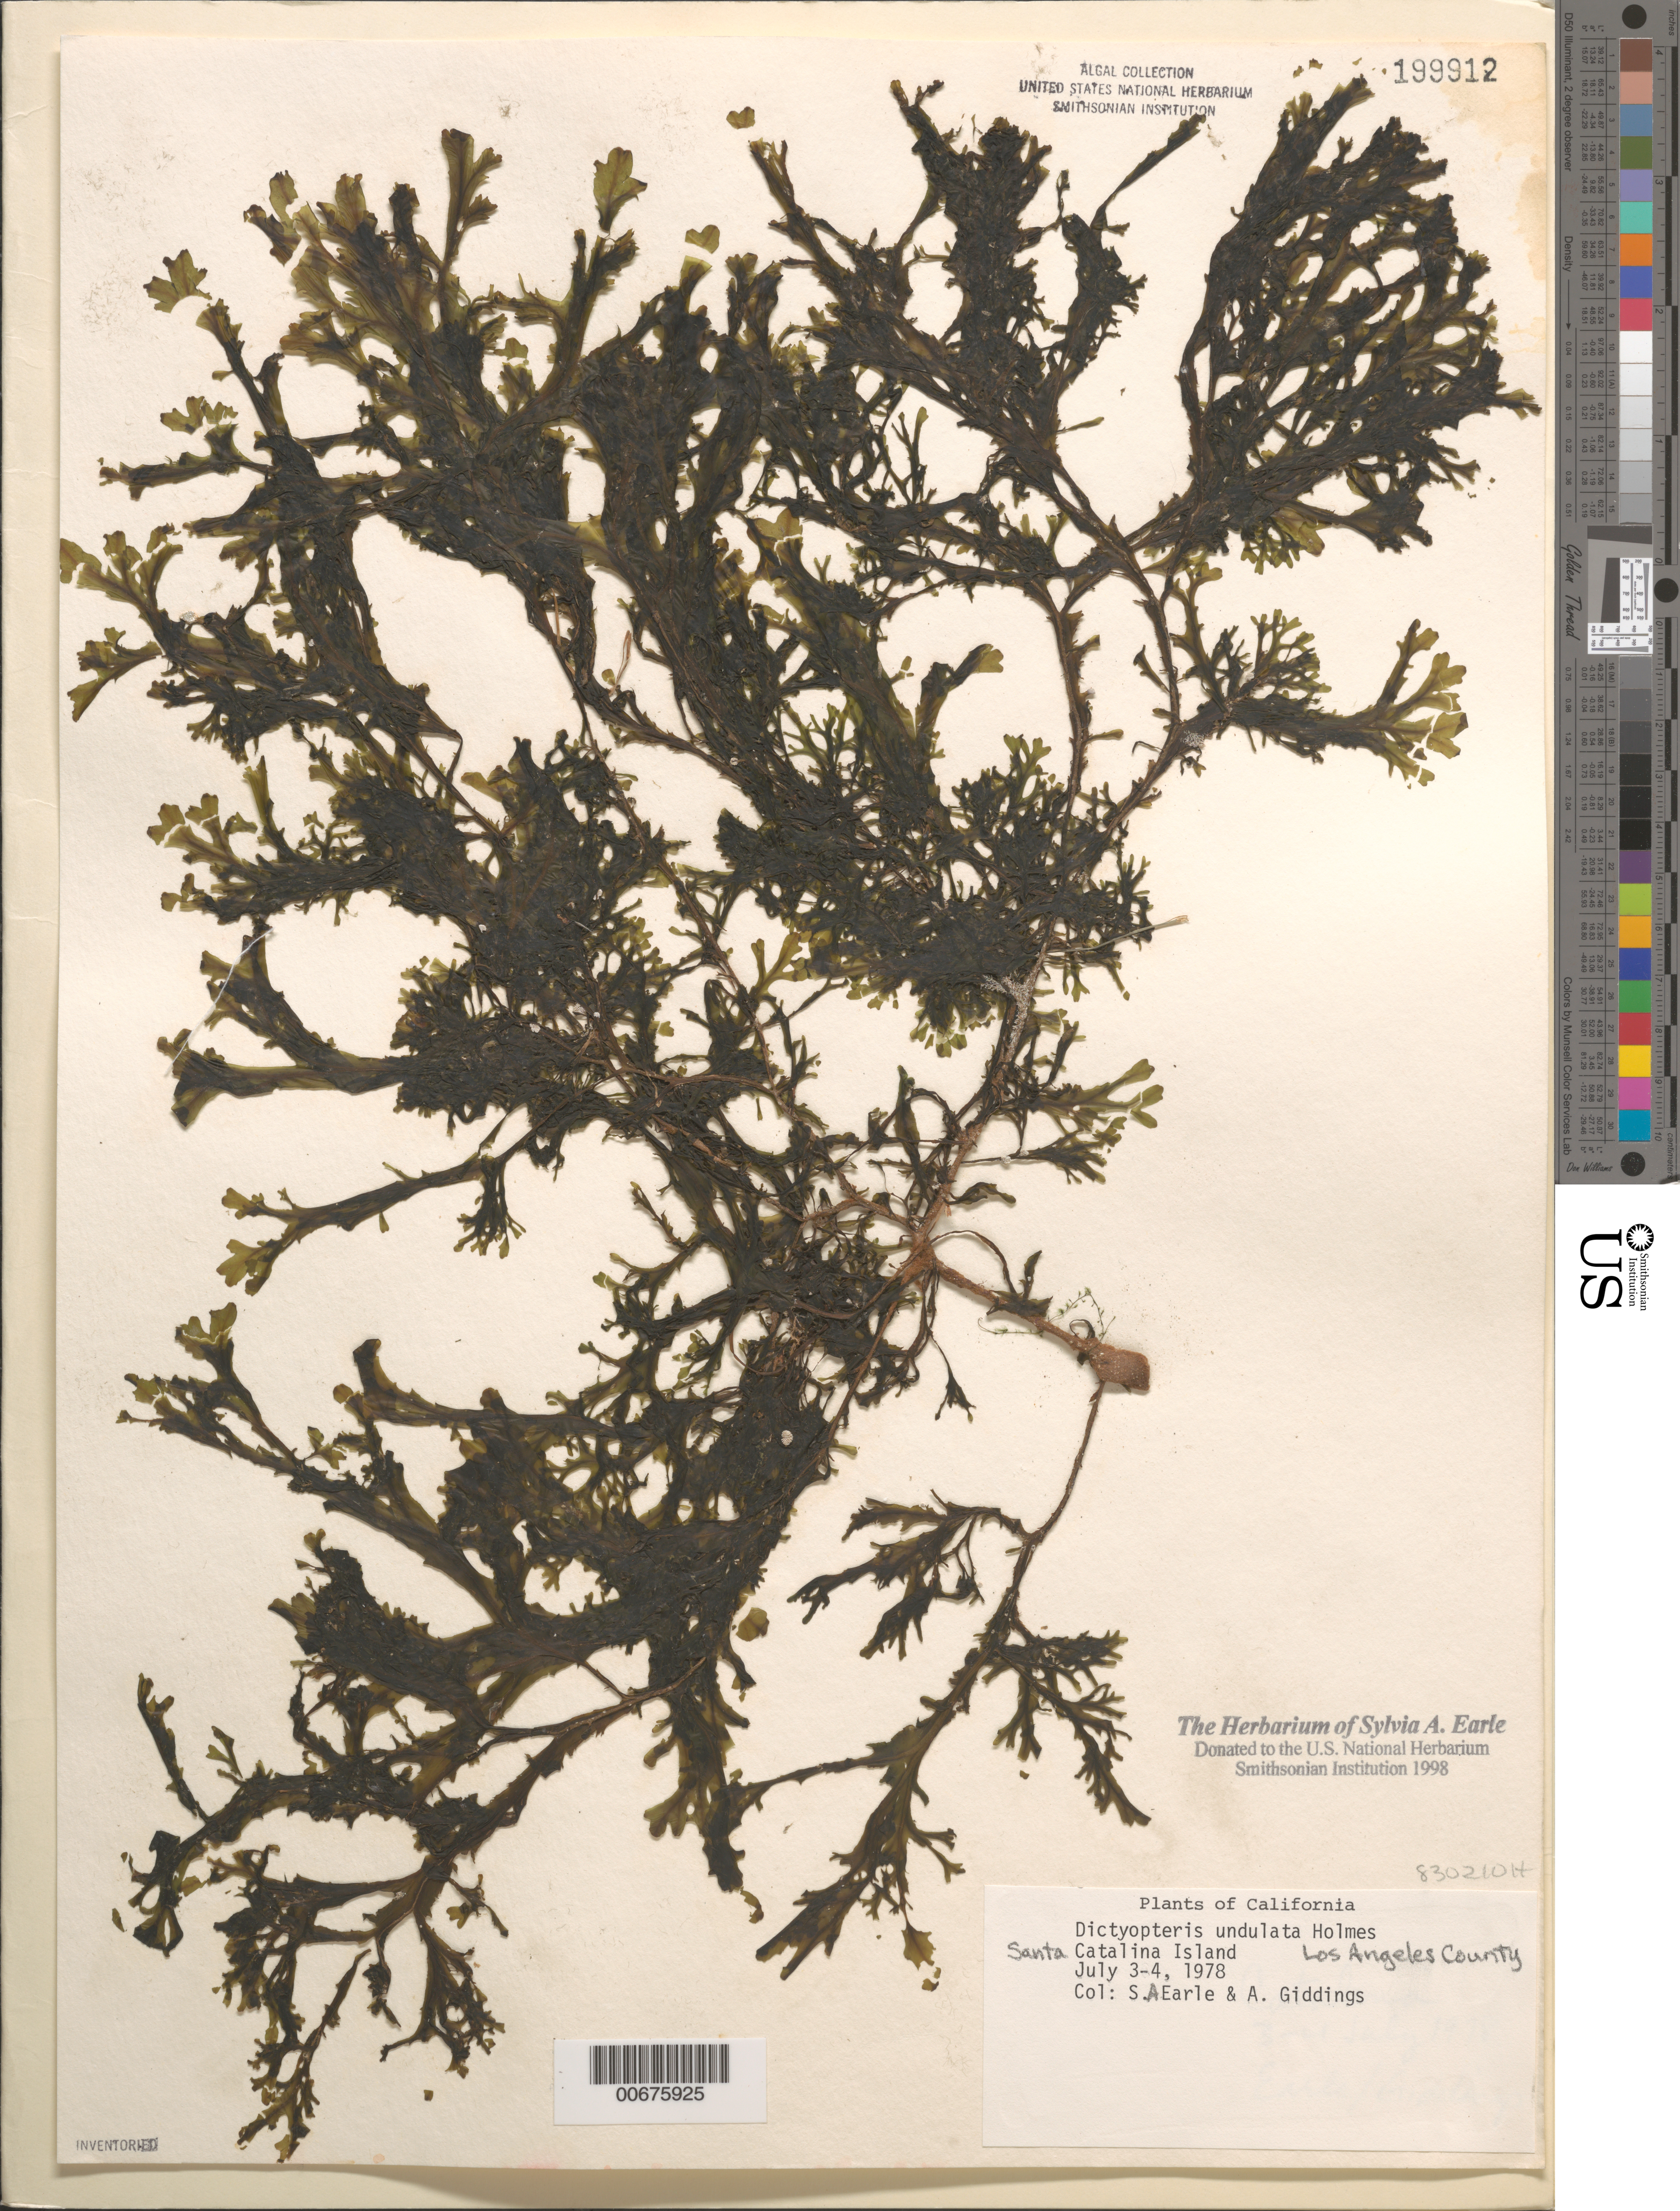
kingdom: Chromista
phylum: Ochrophyta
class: Phaeophyceae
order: Dictyotales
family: Dictyotaceae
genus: Dictyopteris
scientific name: Dictyopteris undulata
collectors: S. A. Earle & A. Giddings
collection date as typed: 03 Jul 1978 to 04 Jul 1978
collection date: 1978-07-03/1978-07-04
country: United States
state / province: California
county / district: Los Angeles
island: Santa Catalina Island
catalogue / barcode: US 199912